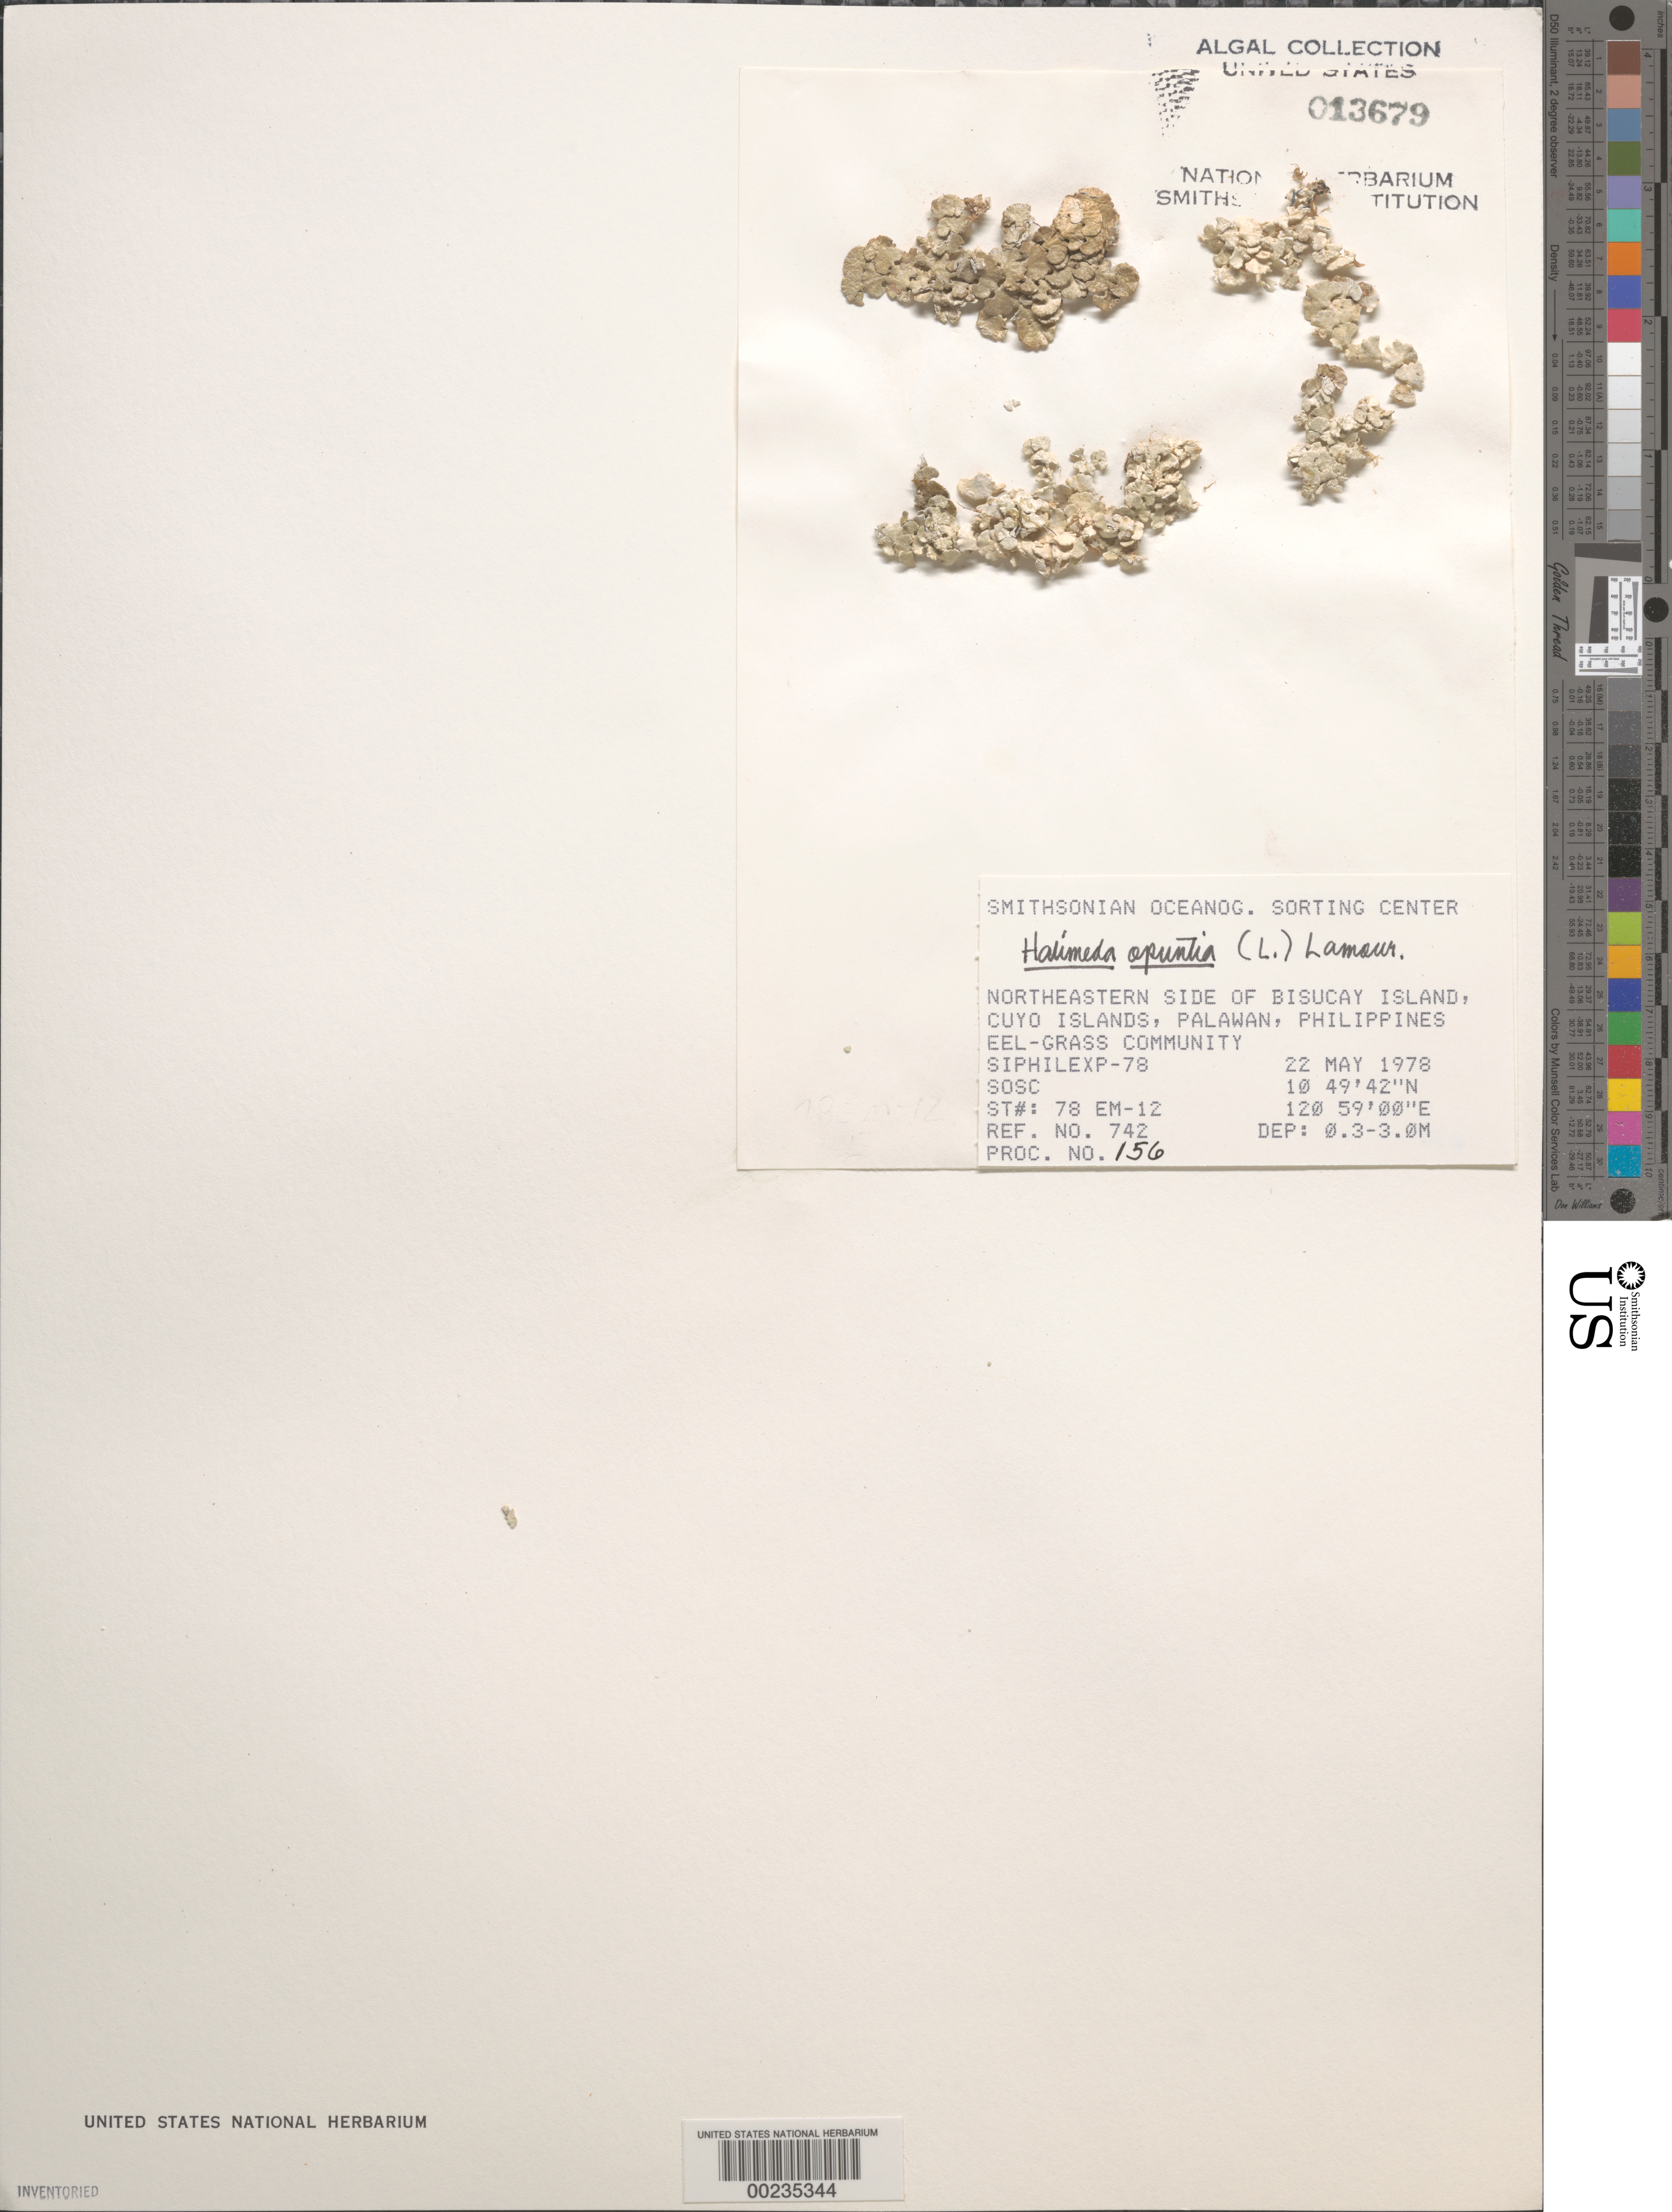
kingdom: Plantae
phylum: Chlorophyta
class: Ulvophyceae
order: Bryopsidales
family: Halimedaceae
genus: Halimeda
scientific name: Halimeda opuntia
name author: (L.) J.V.Lamouroux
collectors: SOSC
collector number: Station 78 Em-12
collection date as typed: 22 May 1978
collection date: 1978-05-22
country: Philippines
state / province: Mimaropa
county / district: Palawan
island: Bisucay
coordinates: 10 49' 42" N, 120 59' 00" E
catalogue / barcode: US 13679